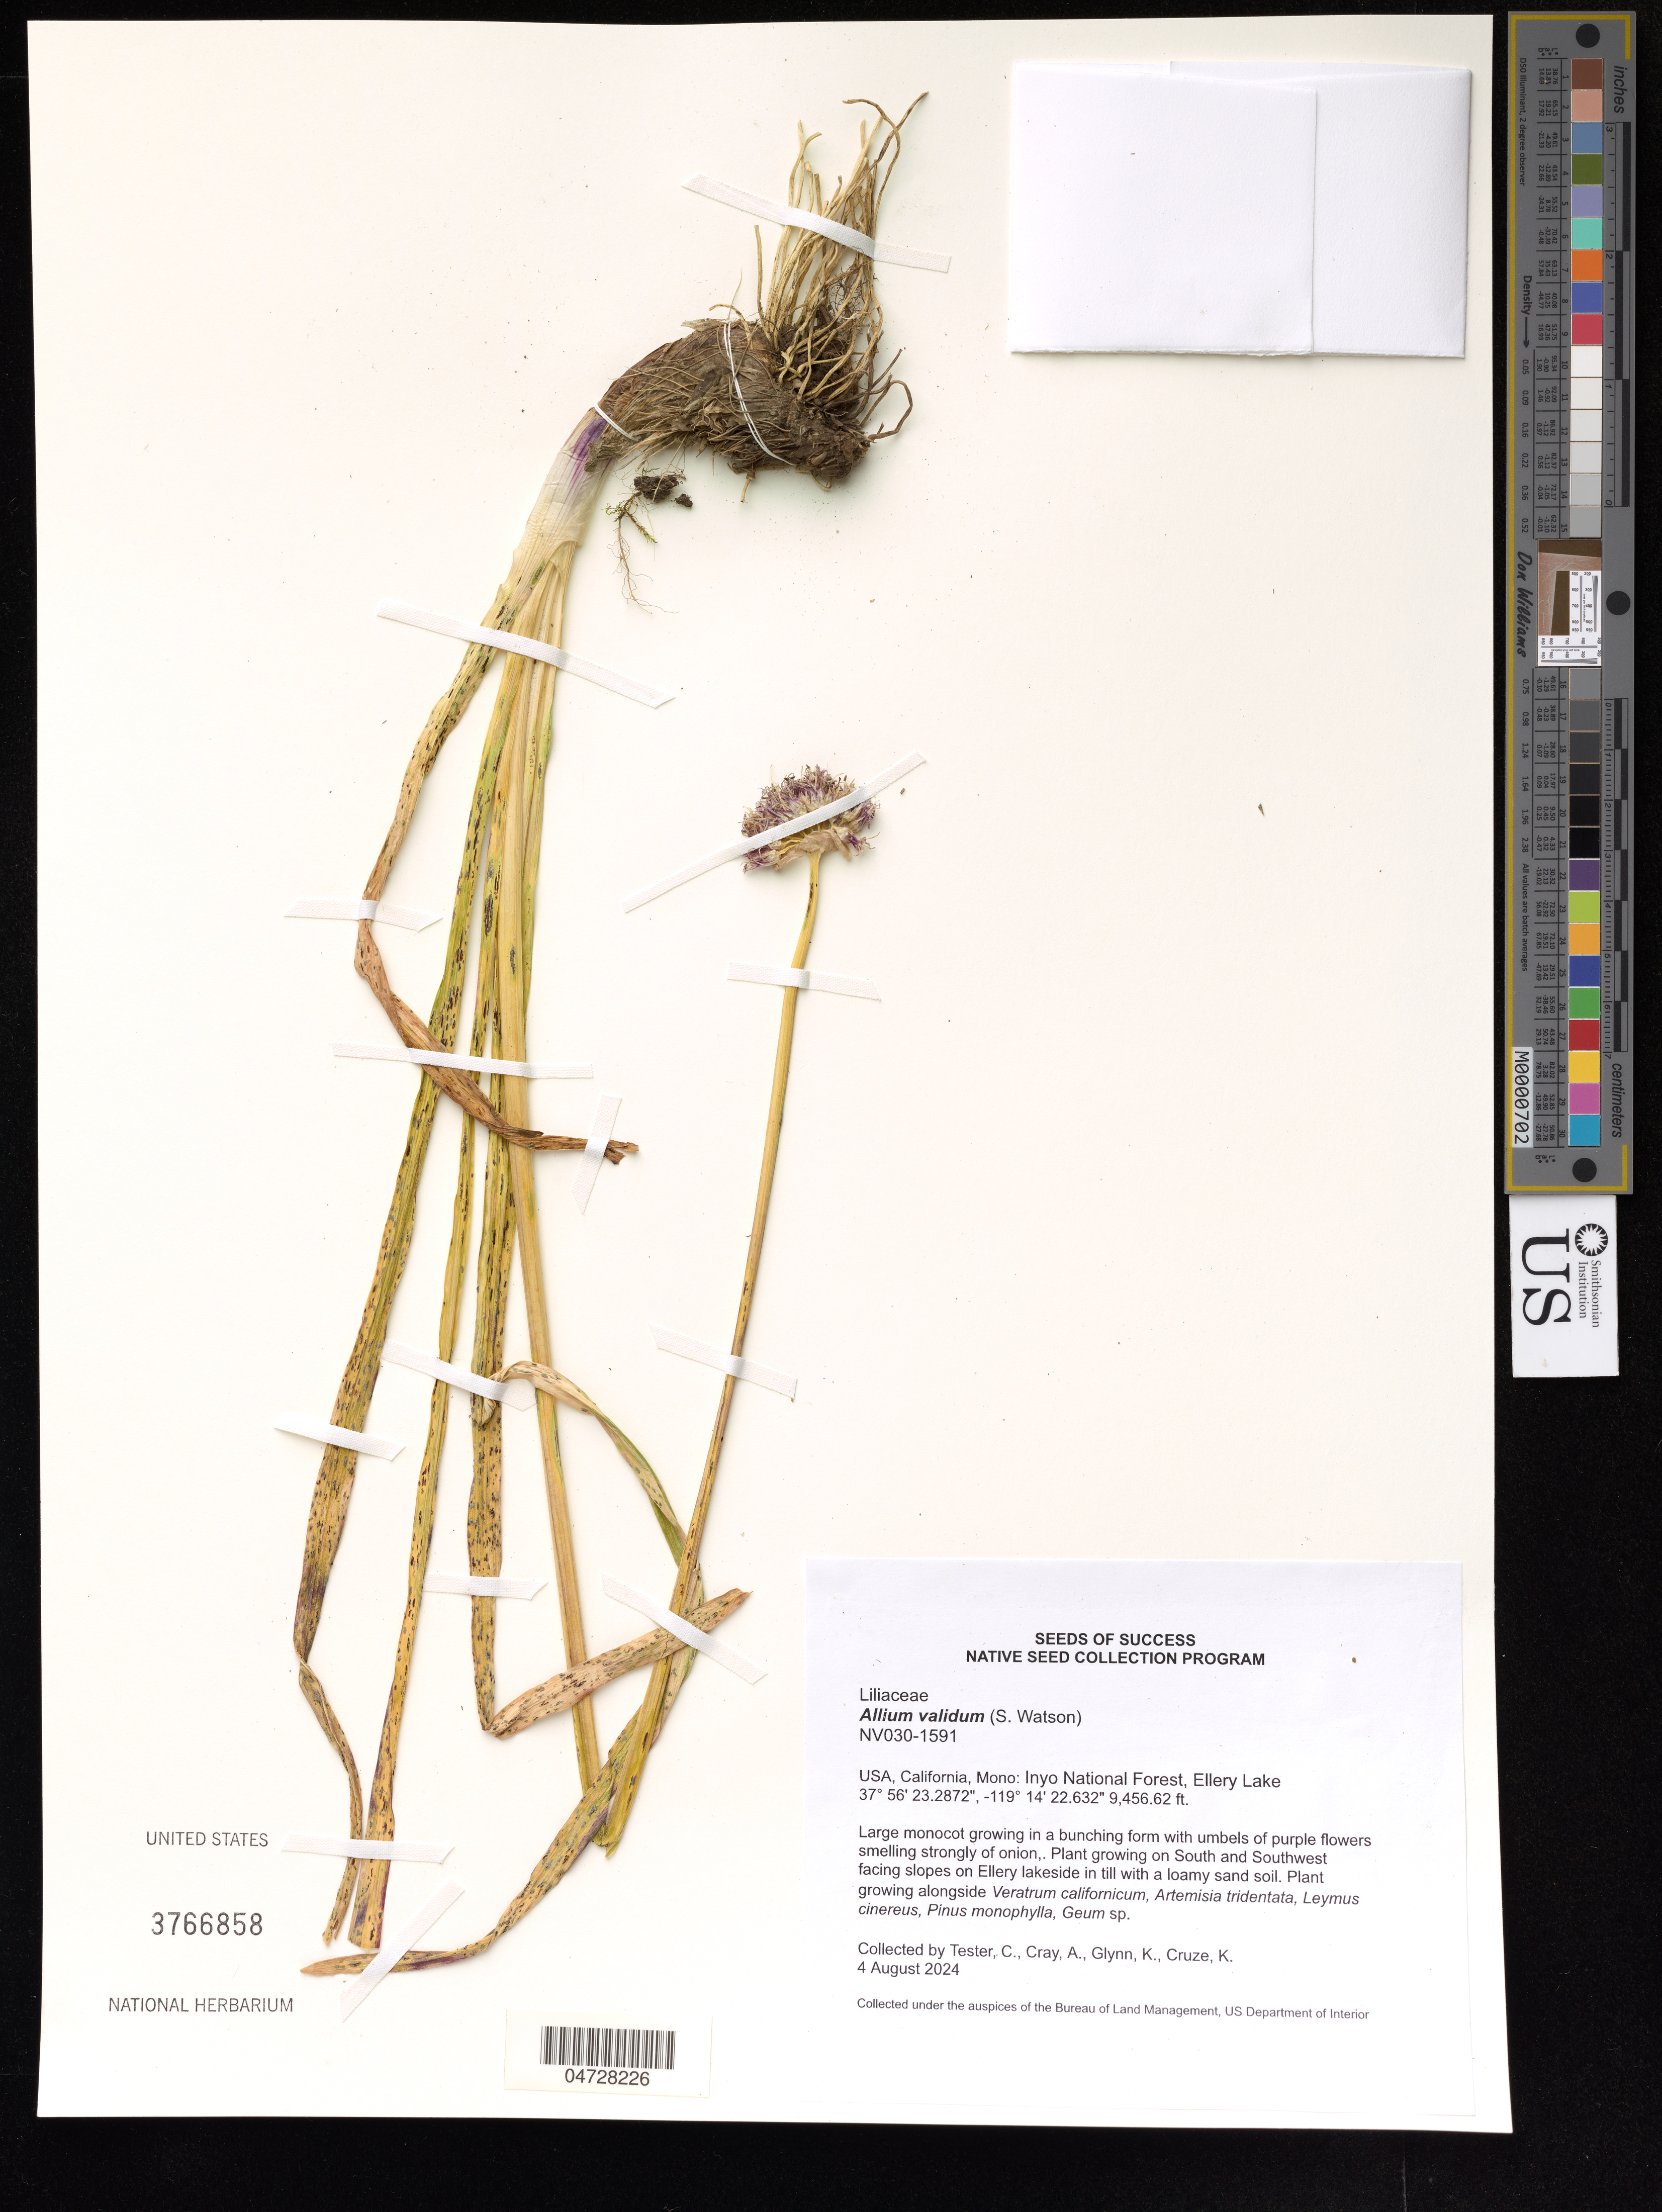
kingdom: Plantae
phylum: Tracheophyta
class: Liliopsida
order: Asparagales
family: Amaryllidaceae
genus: Allium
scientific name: Allium validum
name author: S. Watson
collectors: C. Tester, A. Cray & K. Glynn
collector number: NV030-1591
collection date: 2024-08-04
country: United States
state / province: California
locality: Mono: Inyo National Forest, Ellery Lake.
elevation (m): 2882.38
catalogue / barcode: US 3766858